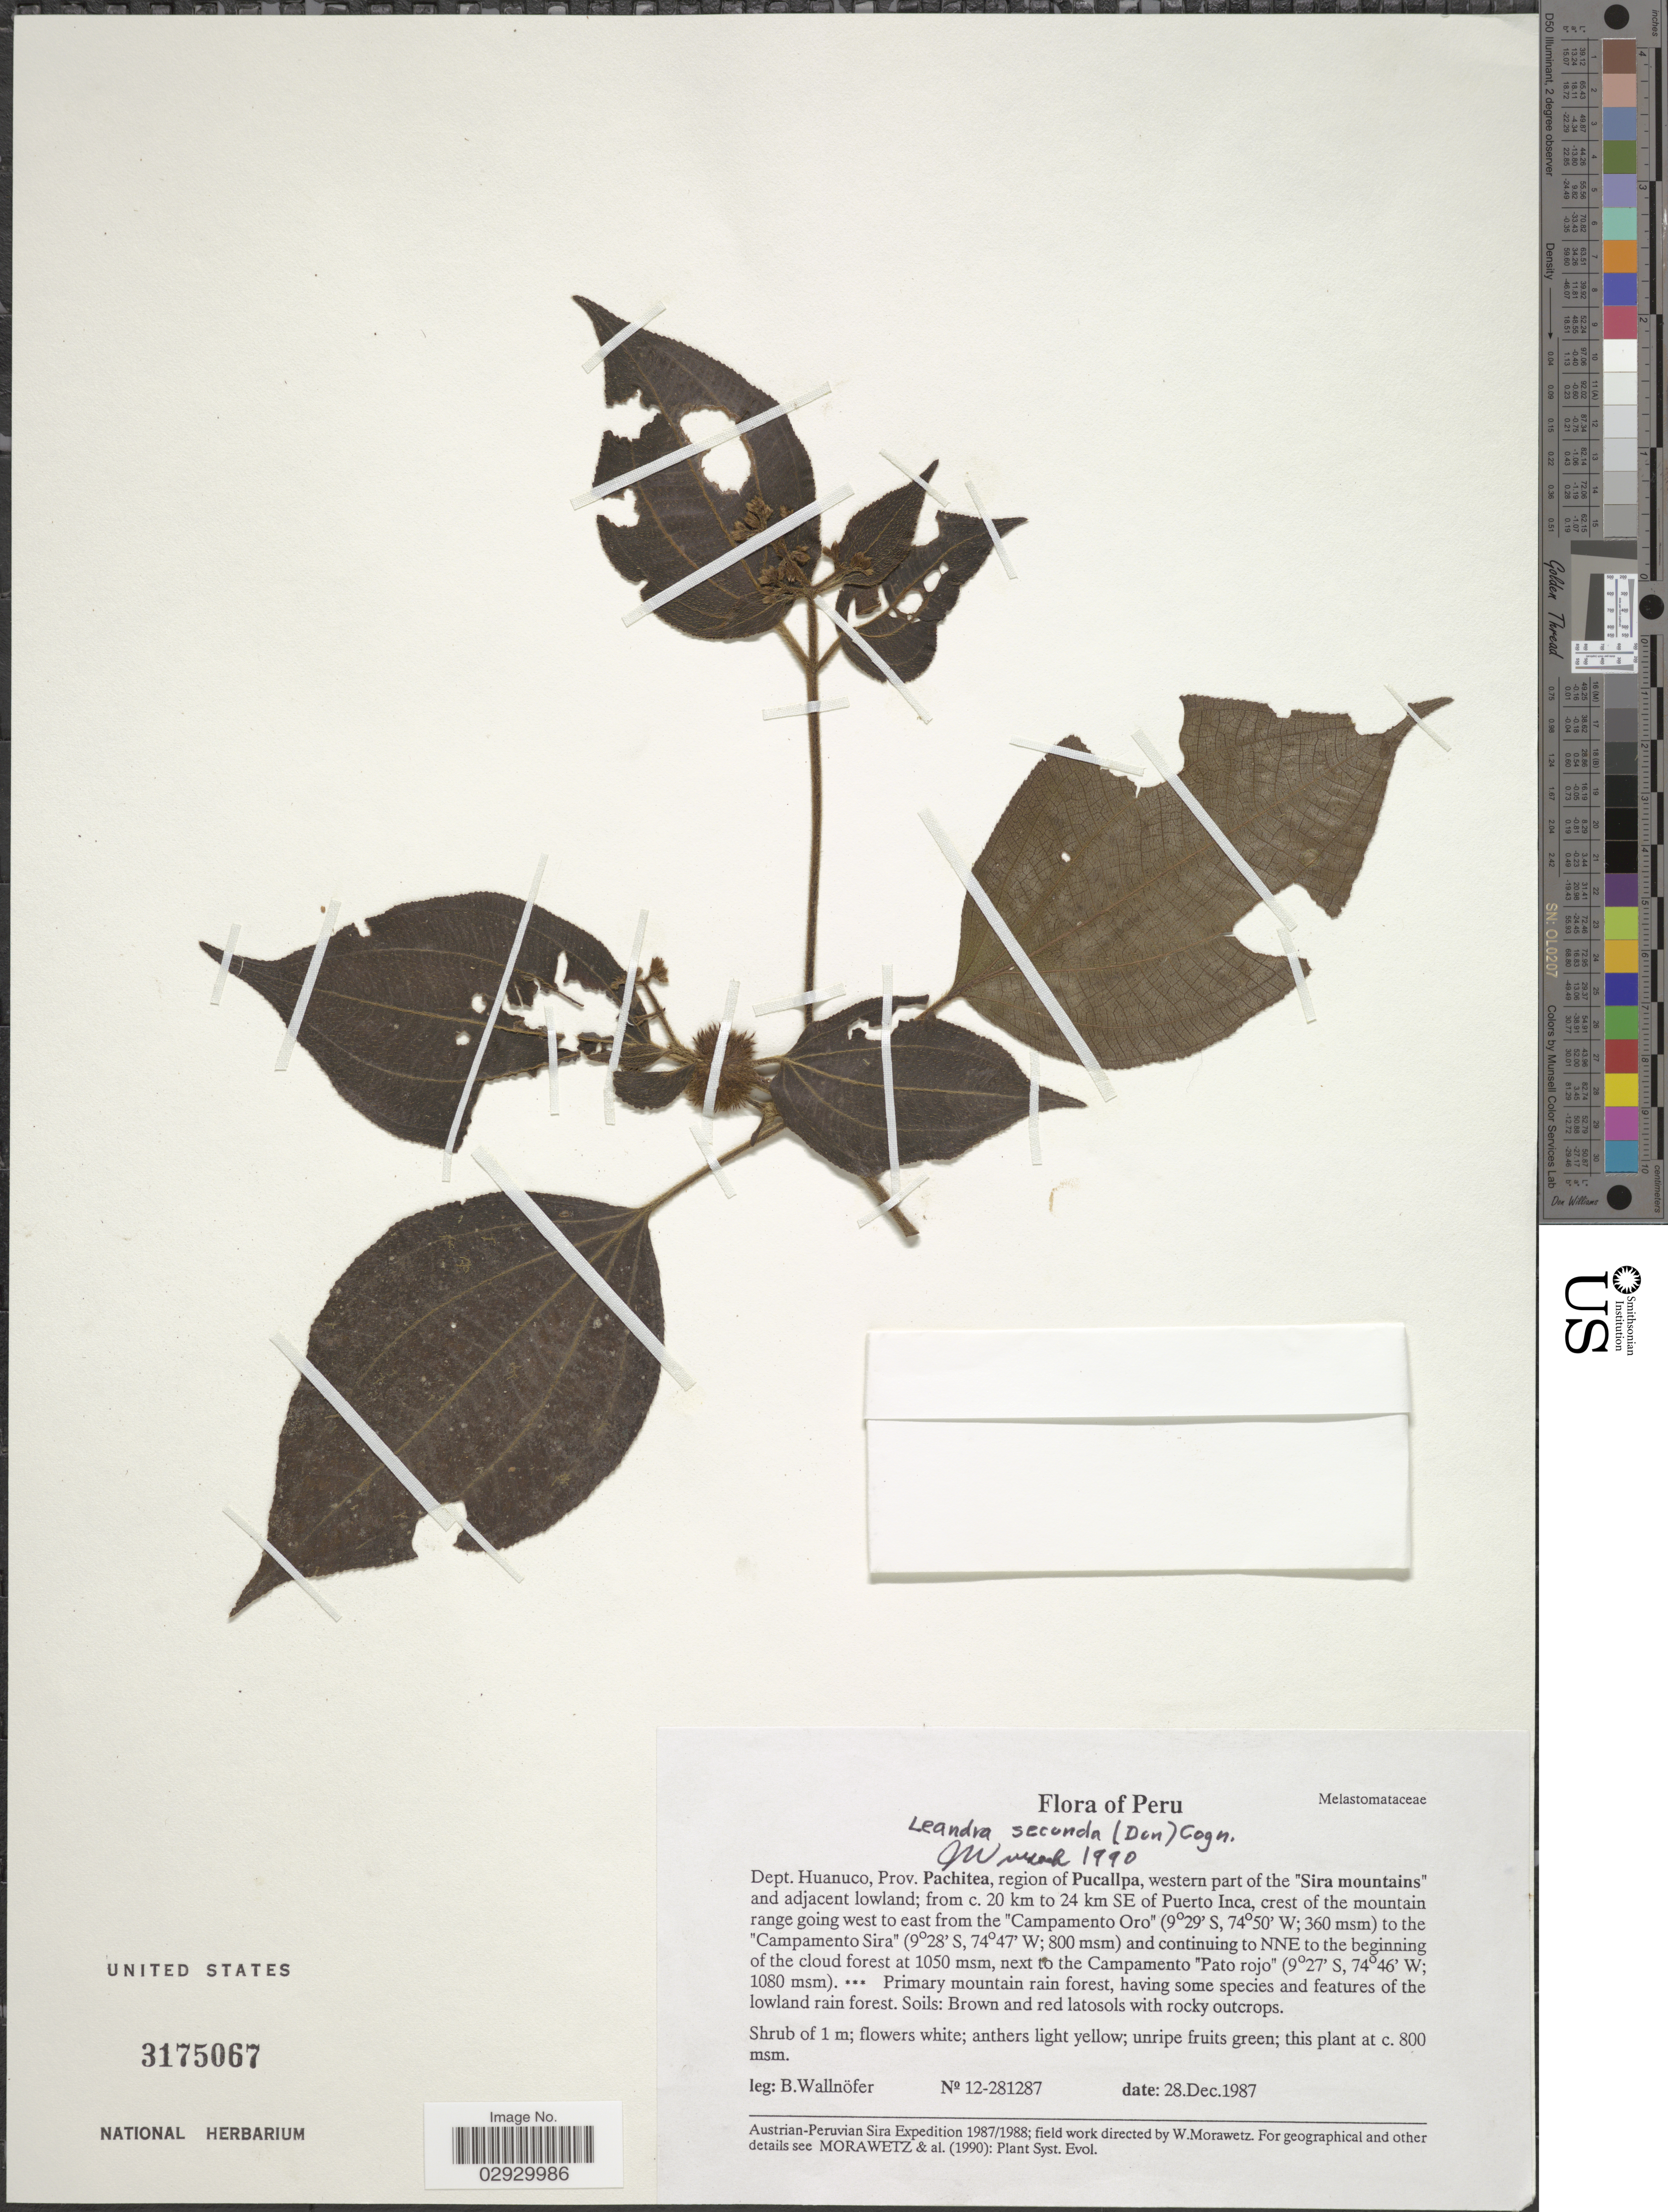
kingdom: Plantae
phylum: Tracheophyta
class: Magnoliopsida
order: Myrtales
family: Melastomataceae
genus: Leandra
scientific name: Leandra secunda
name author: (D. Don) Cogn.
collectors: B. Wallnöfer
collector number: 12-281287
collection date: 1987-12-28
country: Peru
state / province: Huánuco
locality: Dept. Huanuco, Prov. Pachitea, region of Pucallpa, western part of the "Sira mountains" and adjacent lowland; from c. 20 km to 24 km SE of Puerto Inca, crest of the mountain range going west to east from the "Campamento Oro" to the "Campamento Sira" and continuing to NNE to the beginning of the cloud forest at 1050 msm, next to the Campamento "Pato rojo".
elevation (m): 360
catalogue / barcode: US 3175067